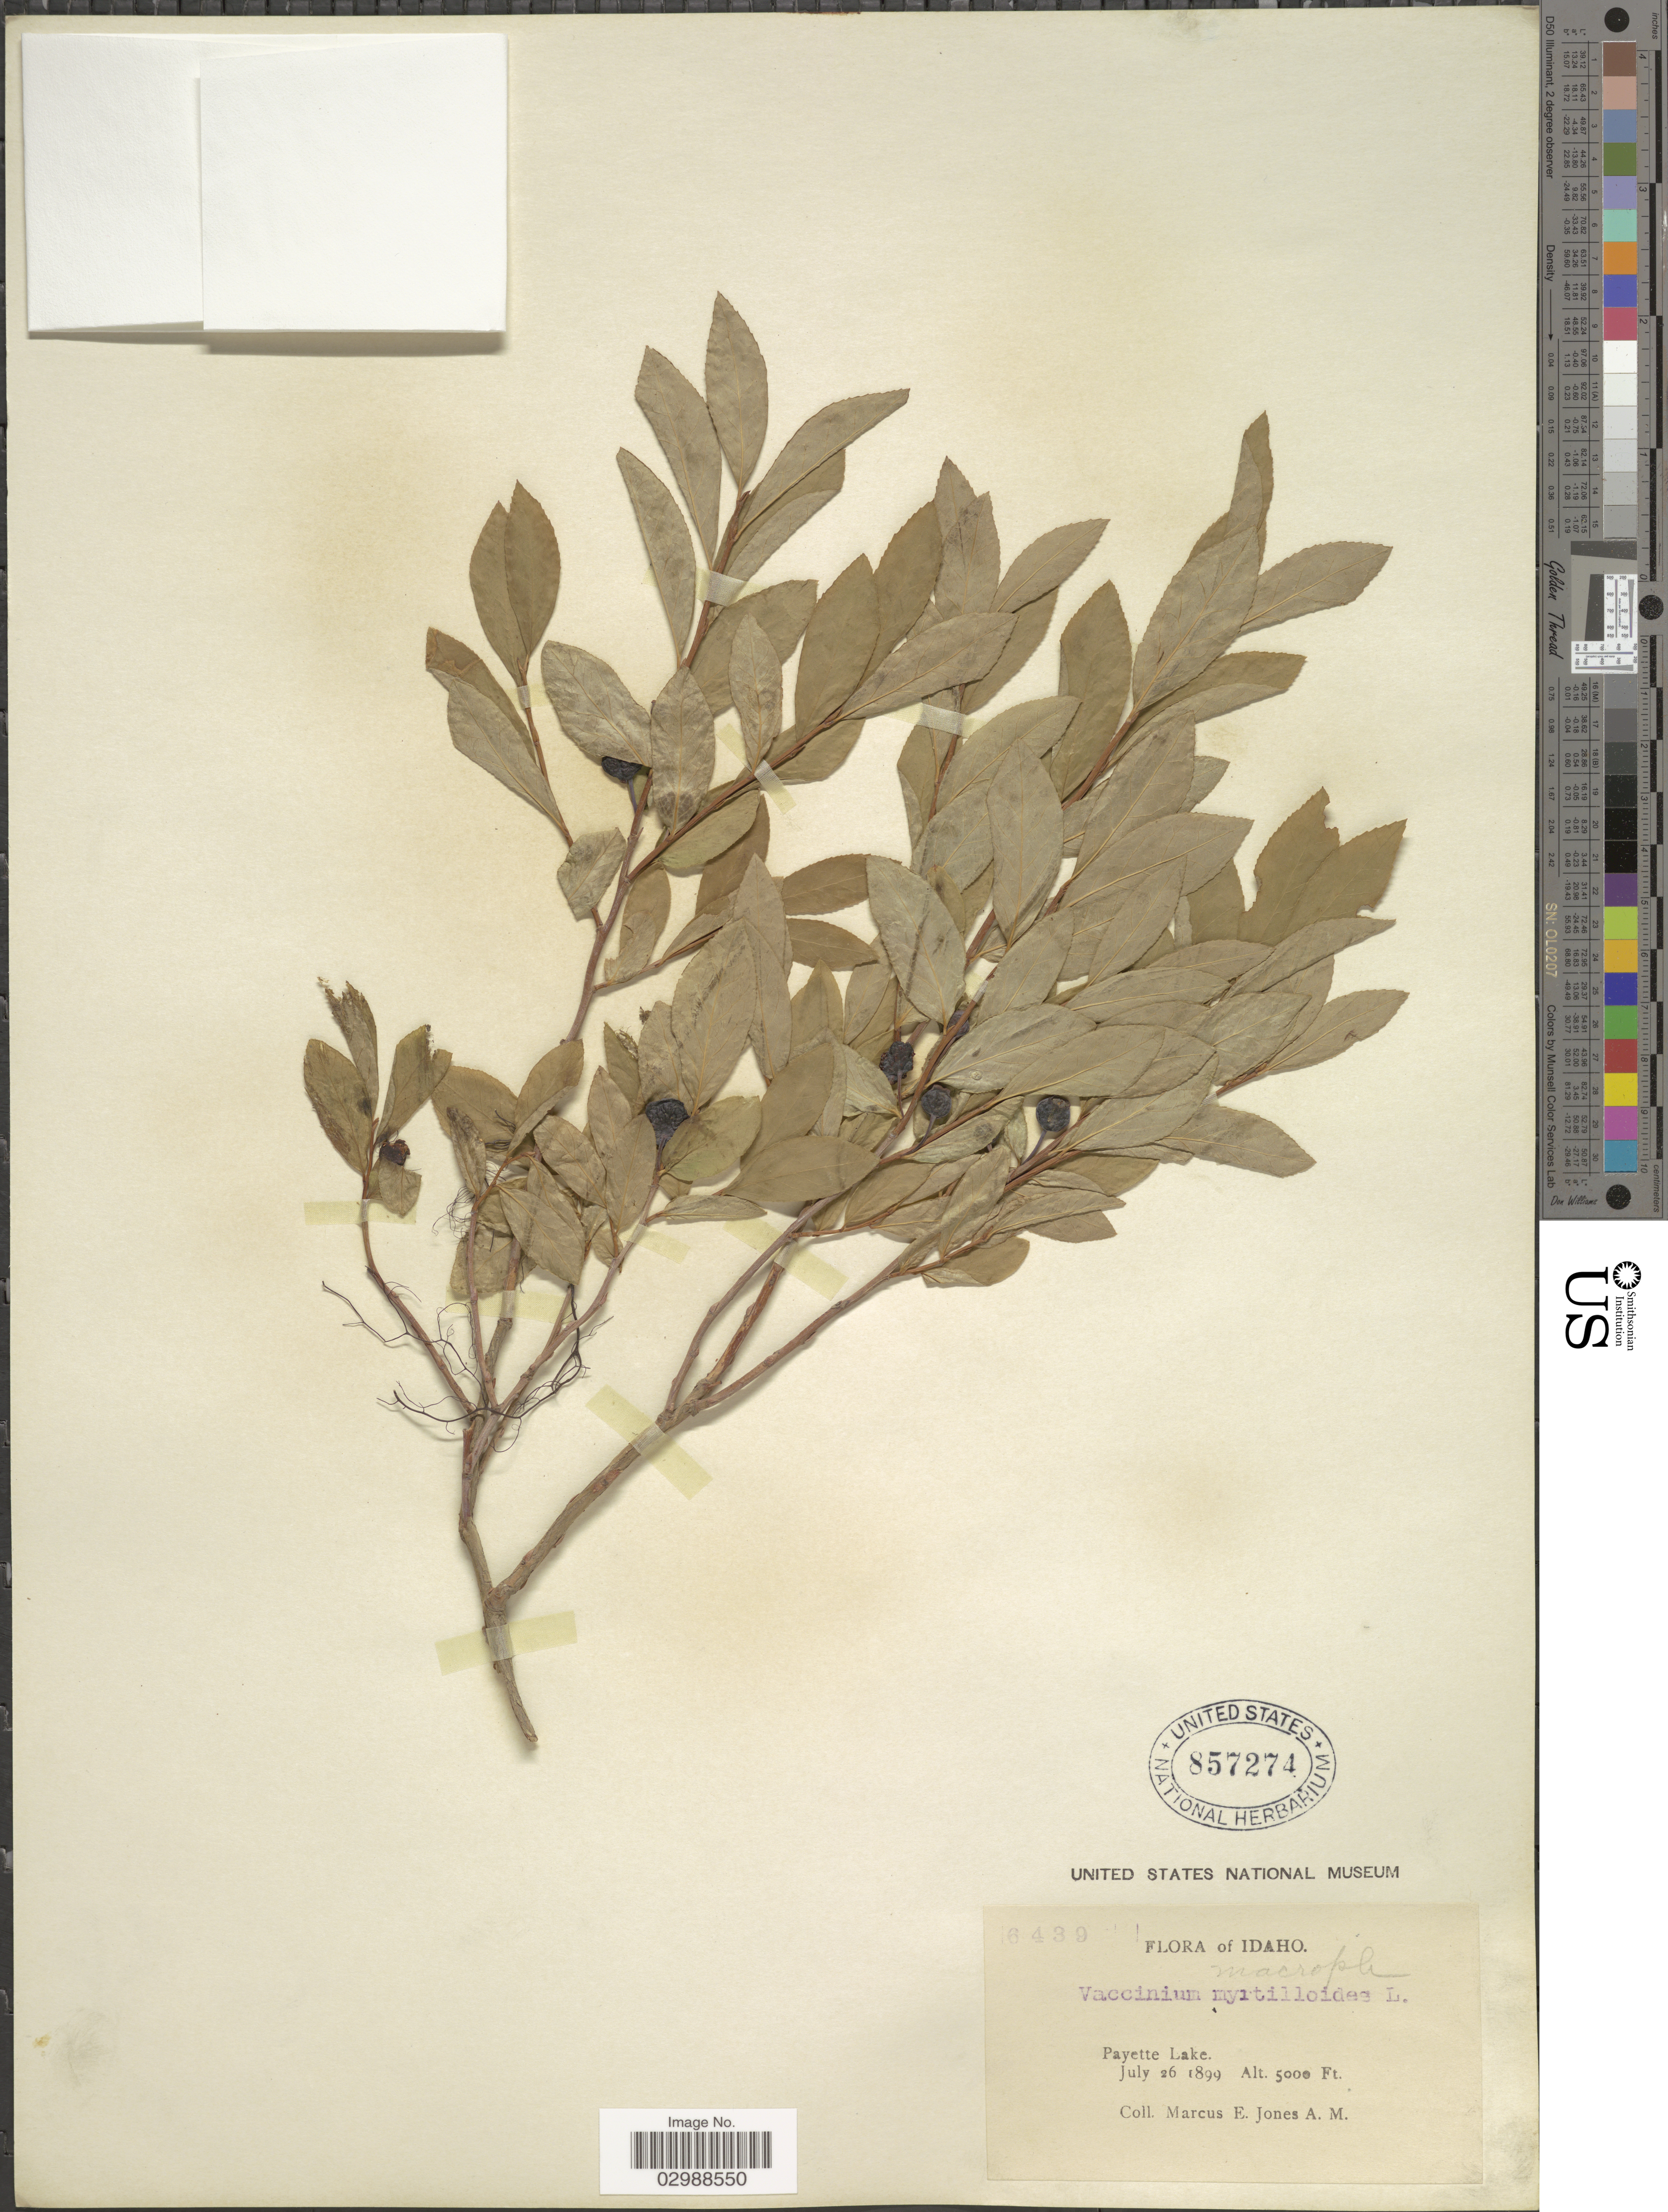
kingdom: Plantae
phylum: Tracheophyta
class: Magnoliopsida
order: Ericales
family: Ericaceae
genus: Vaccinium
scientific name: Vaccinium membranaceum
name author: Douglas ex Torr.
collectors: M. E. Jones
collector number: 6439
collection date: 1899-07-26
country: United States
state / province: Idaho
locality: Payette Lake.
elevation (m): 1524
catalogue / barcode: US 857274